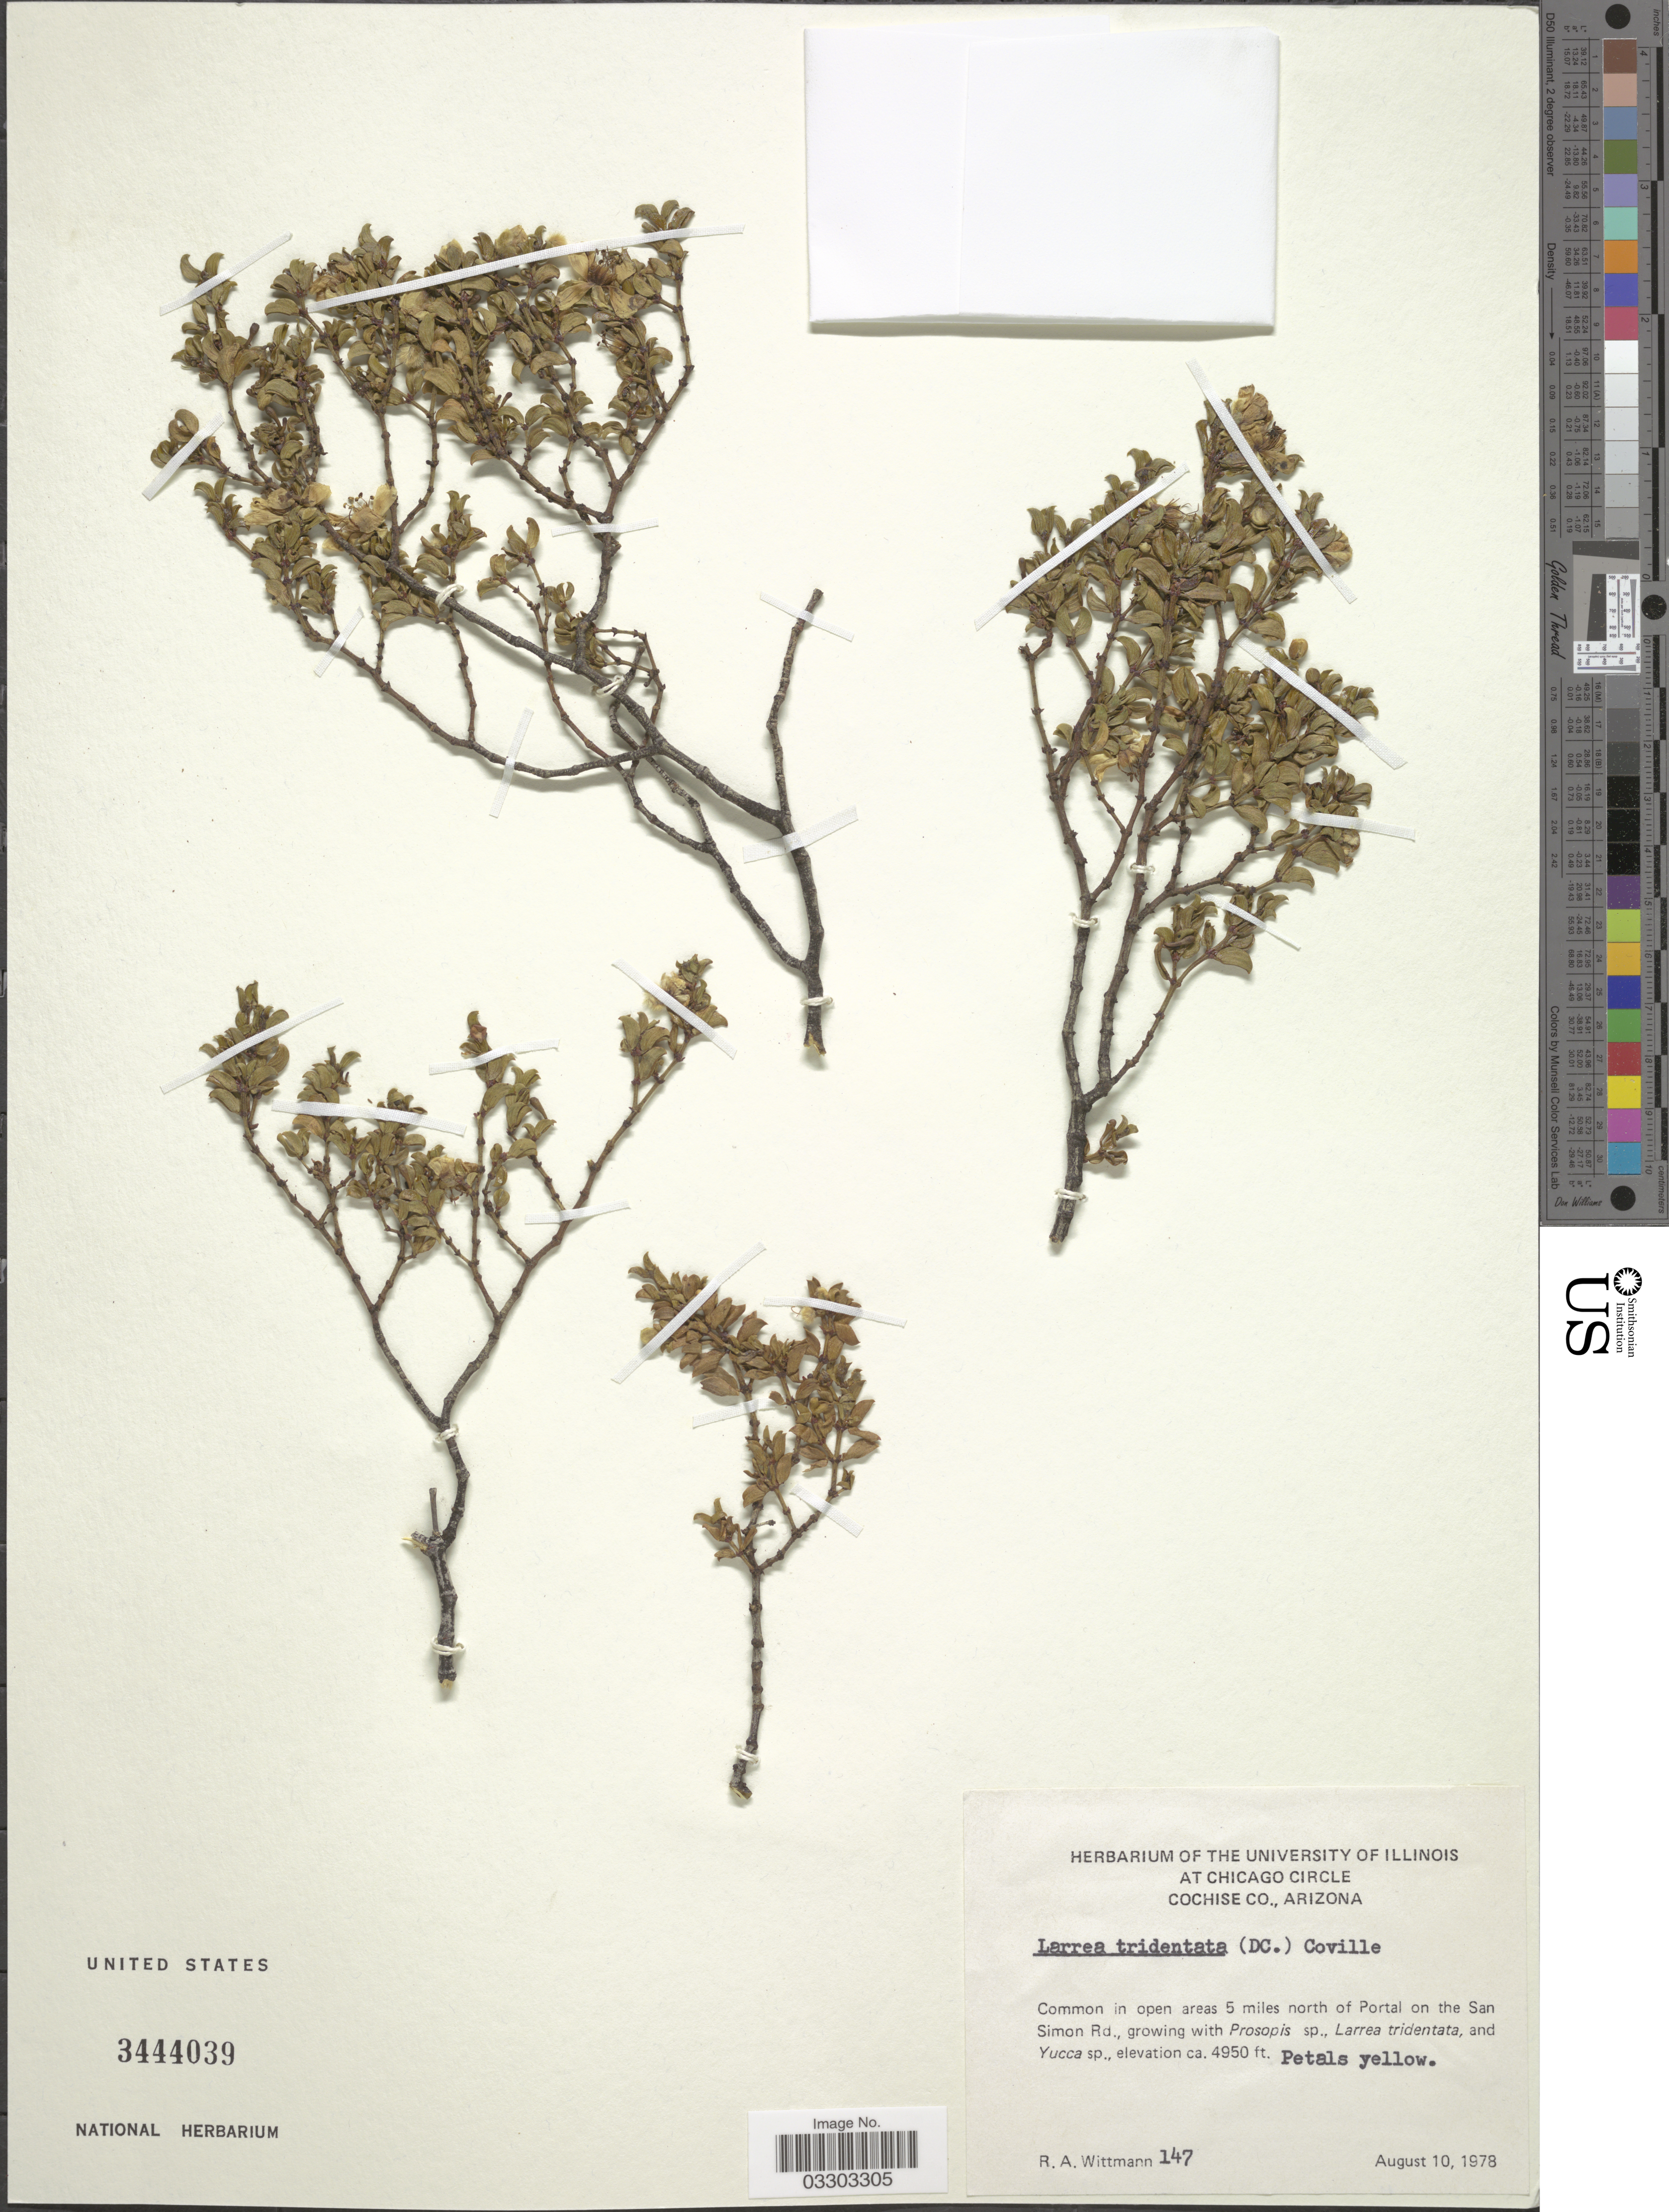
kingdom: Plantae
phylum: Tracheophyta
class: Magnoliopsida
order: Zygophyllales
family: Zygophyllaceae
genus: Larrea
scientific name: Larrea tridentata var. tridentata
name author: (Sessé & Moc. ex DC.) Coville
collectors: R. Wittmann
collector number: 147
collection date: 1978-08-10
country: United States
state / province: Arizona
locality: In open areas 5 miles north of Portal on the San Simon Rd.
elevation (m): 1509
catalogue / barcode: US 3444039